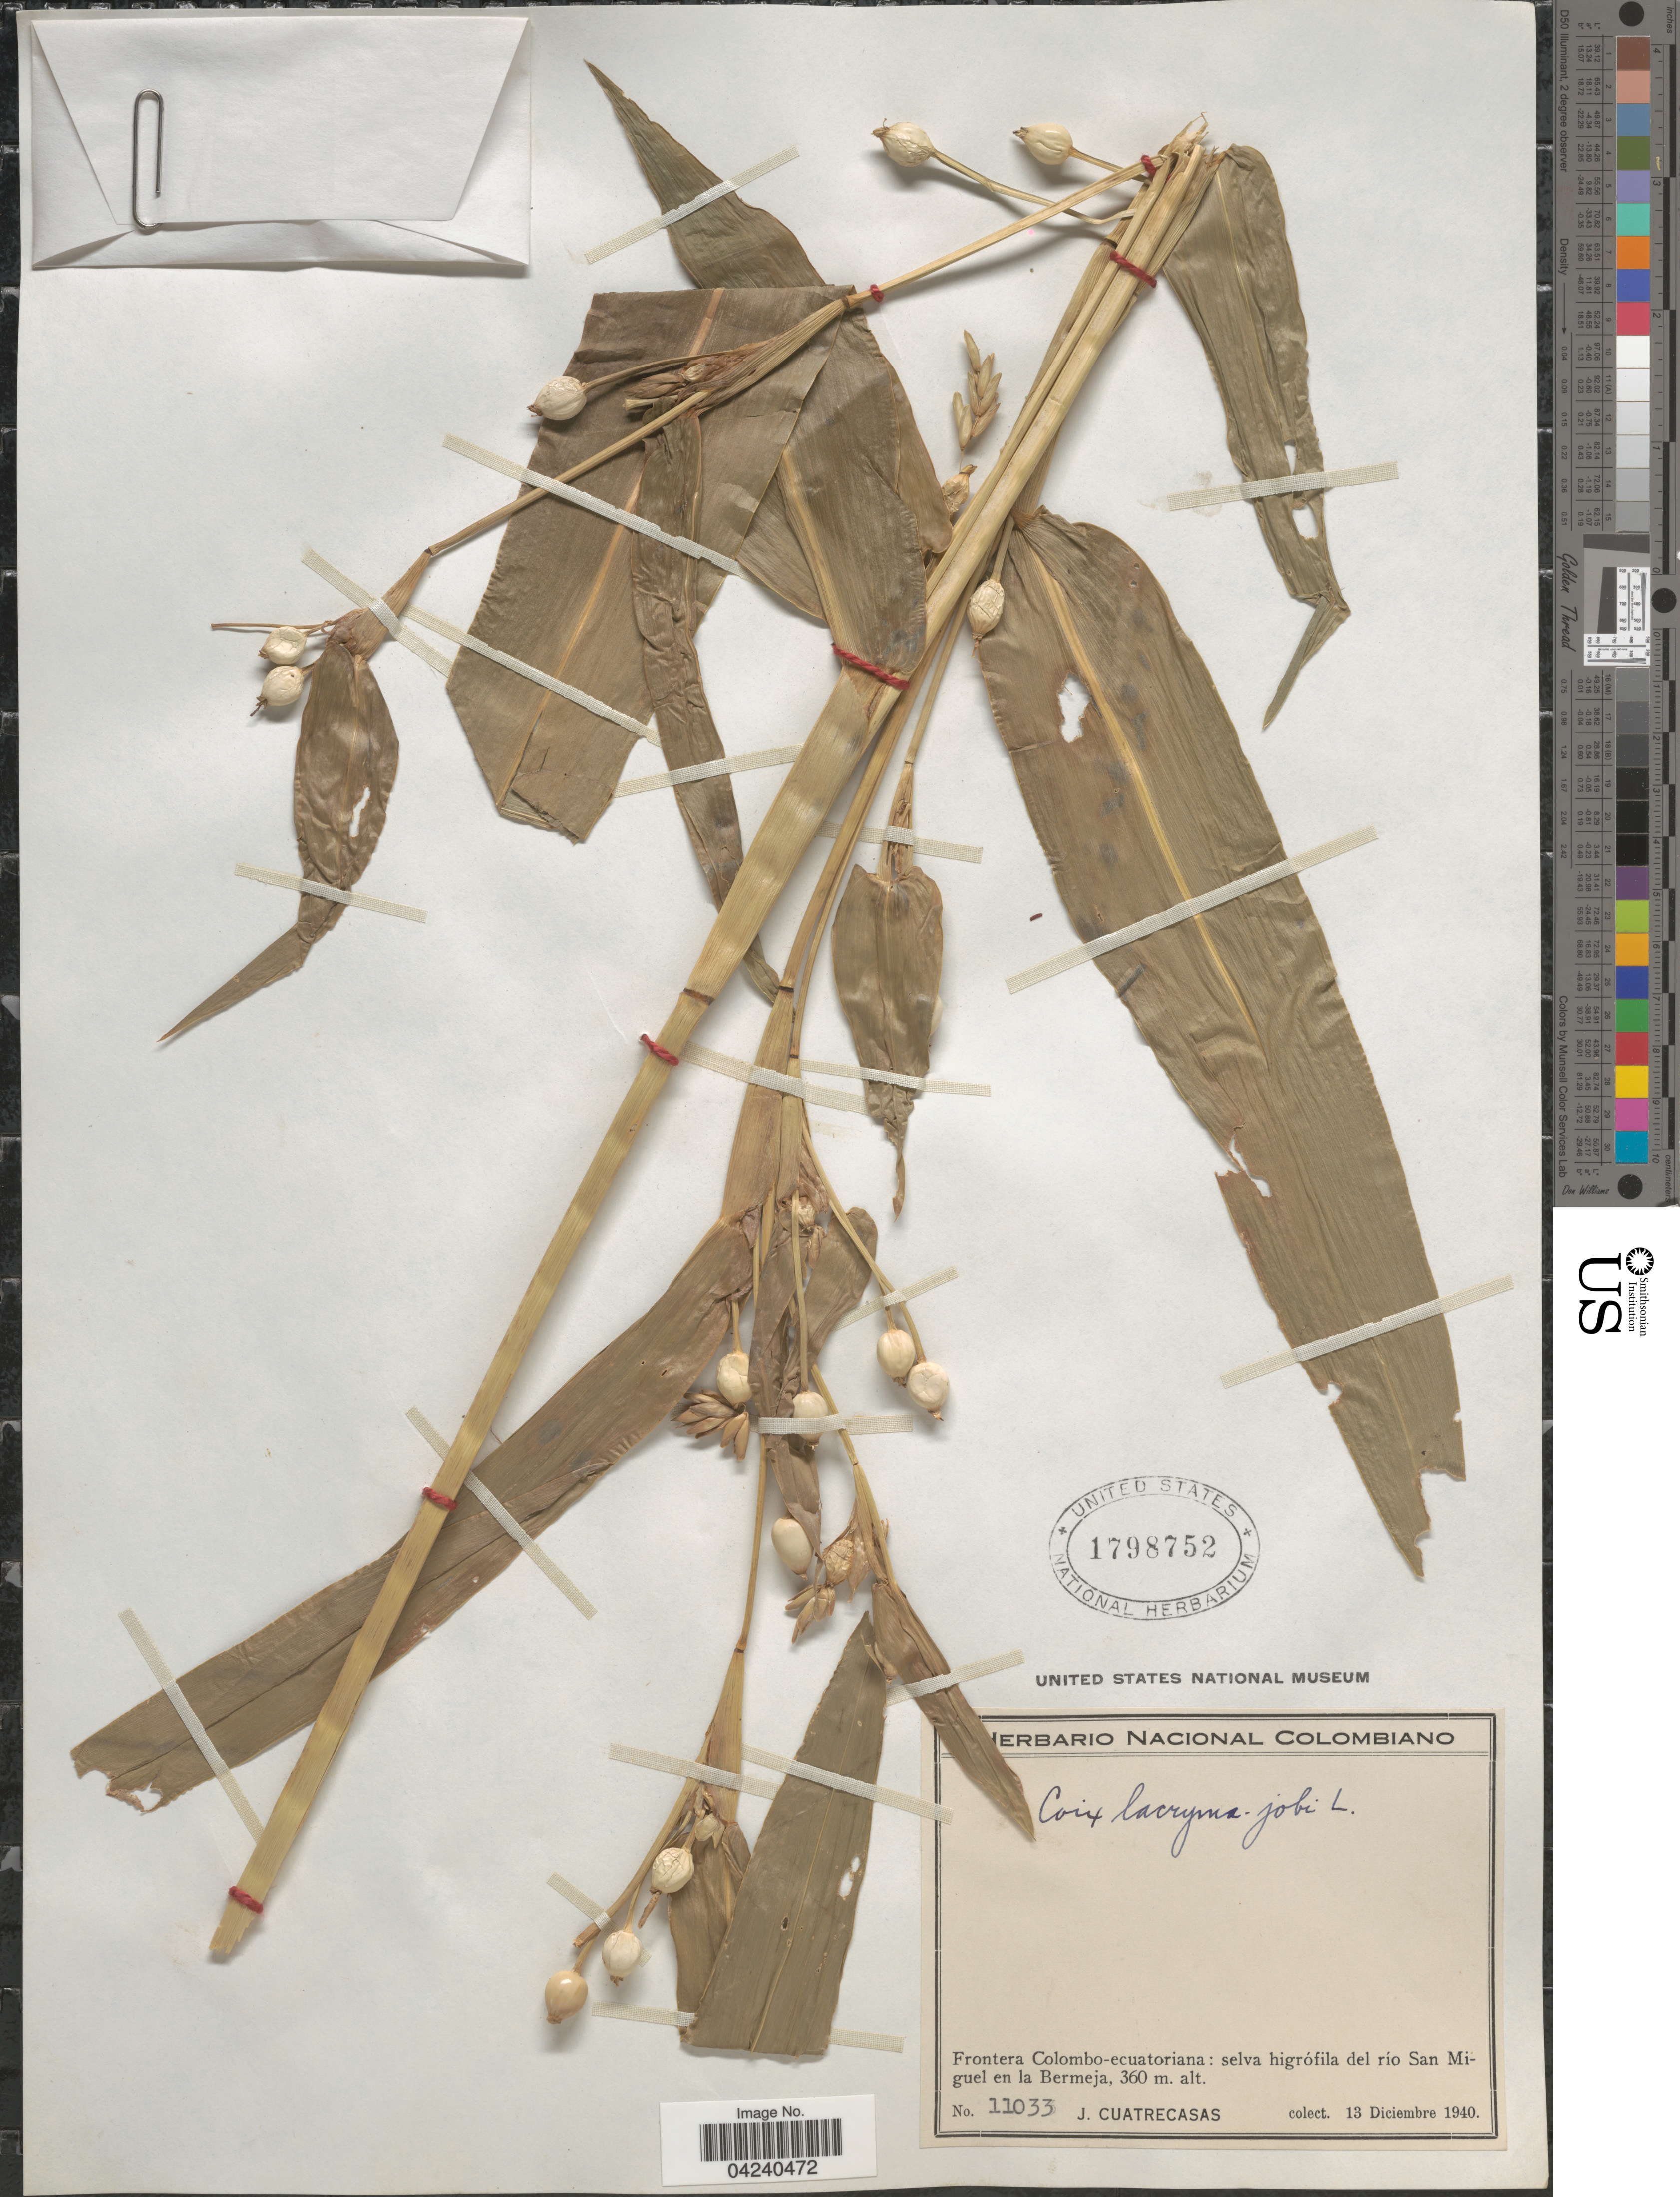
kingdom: Plantae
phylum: Tracheophyta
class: Liliopsida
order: Poales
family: Poaceae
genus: Coix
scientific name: Coix lacryma-jobi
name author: L.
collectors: J. Cuatrecasas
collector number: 11033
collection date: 1940-12-13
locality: Frontera Colombo-ecuatoriana: selva higrófila del río San Miguel en la Bermeja.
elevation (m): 360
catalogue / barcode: US 1798752